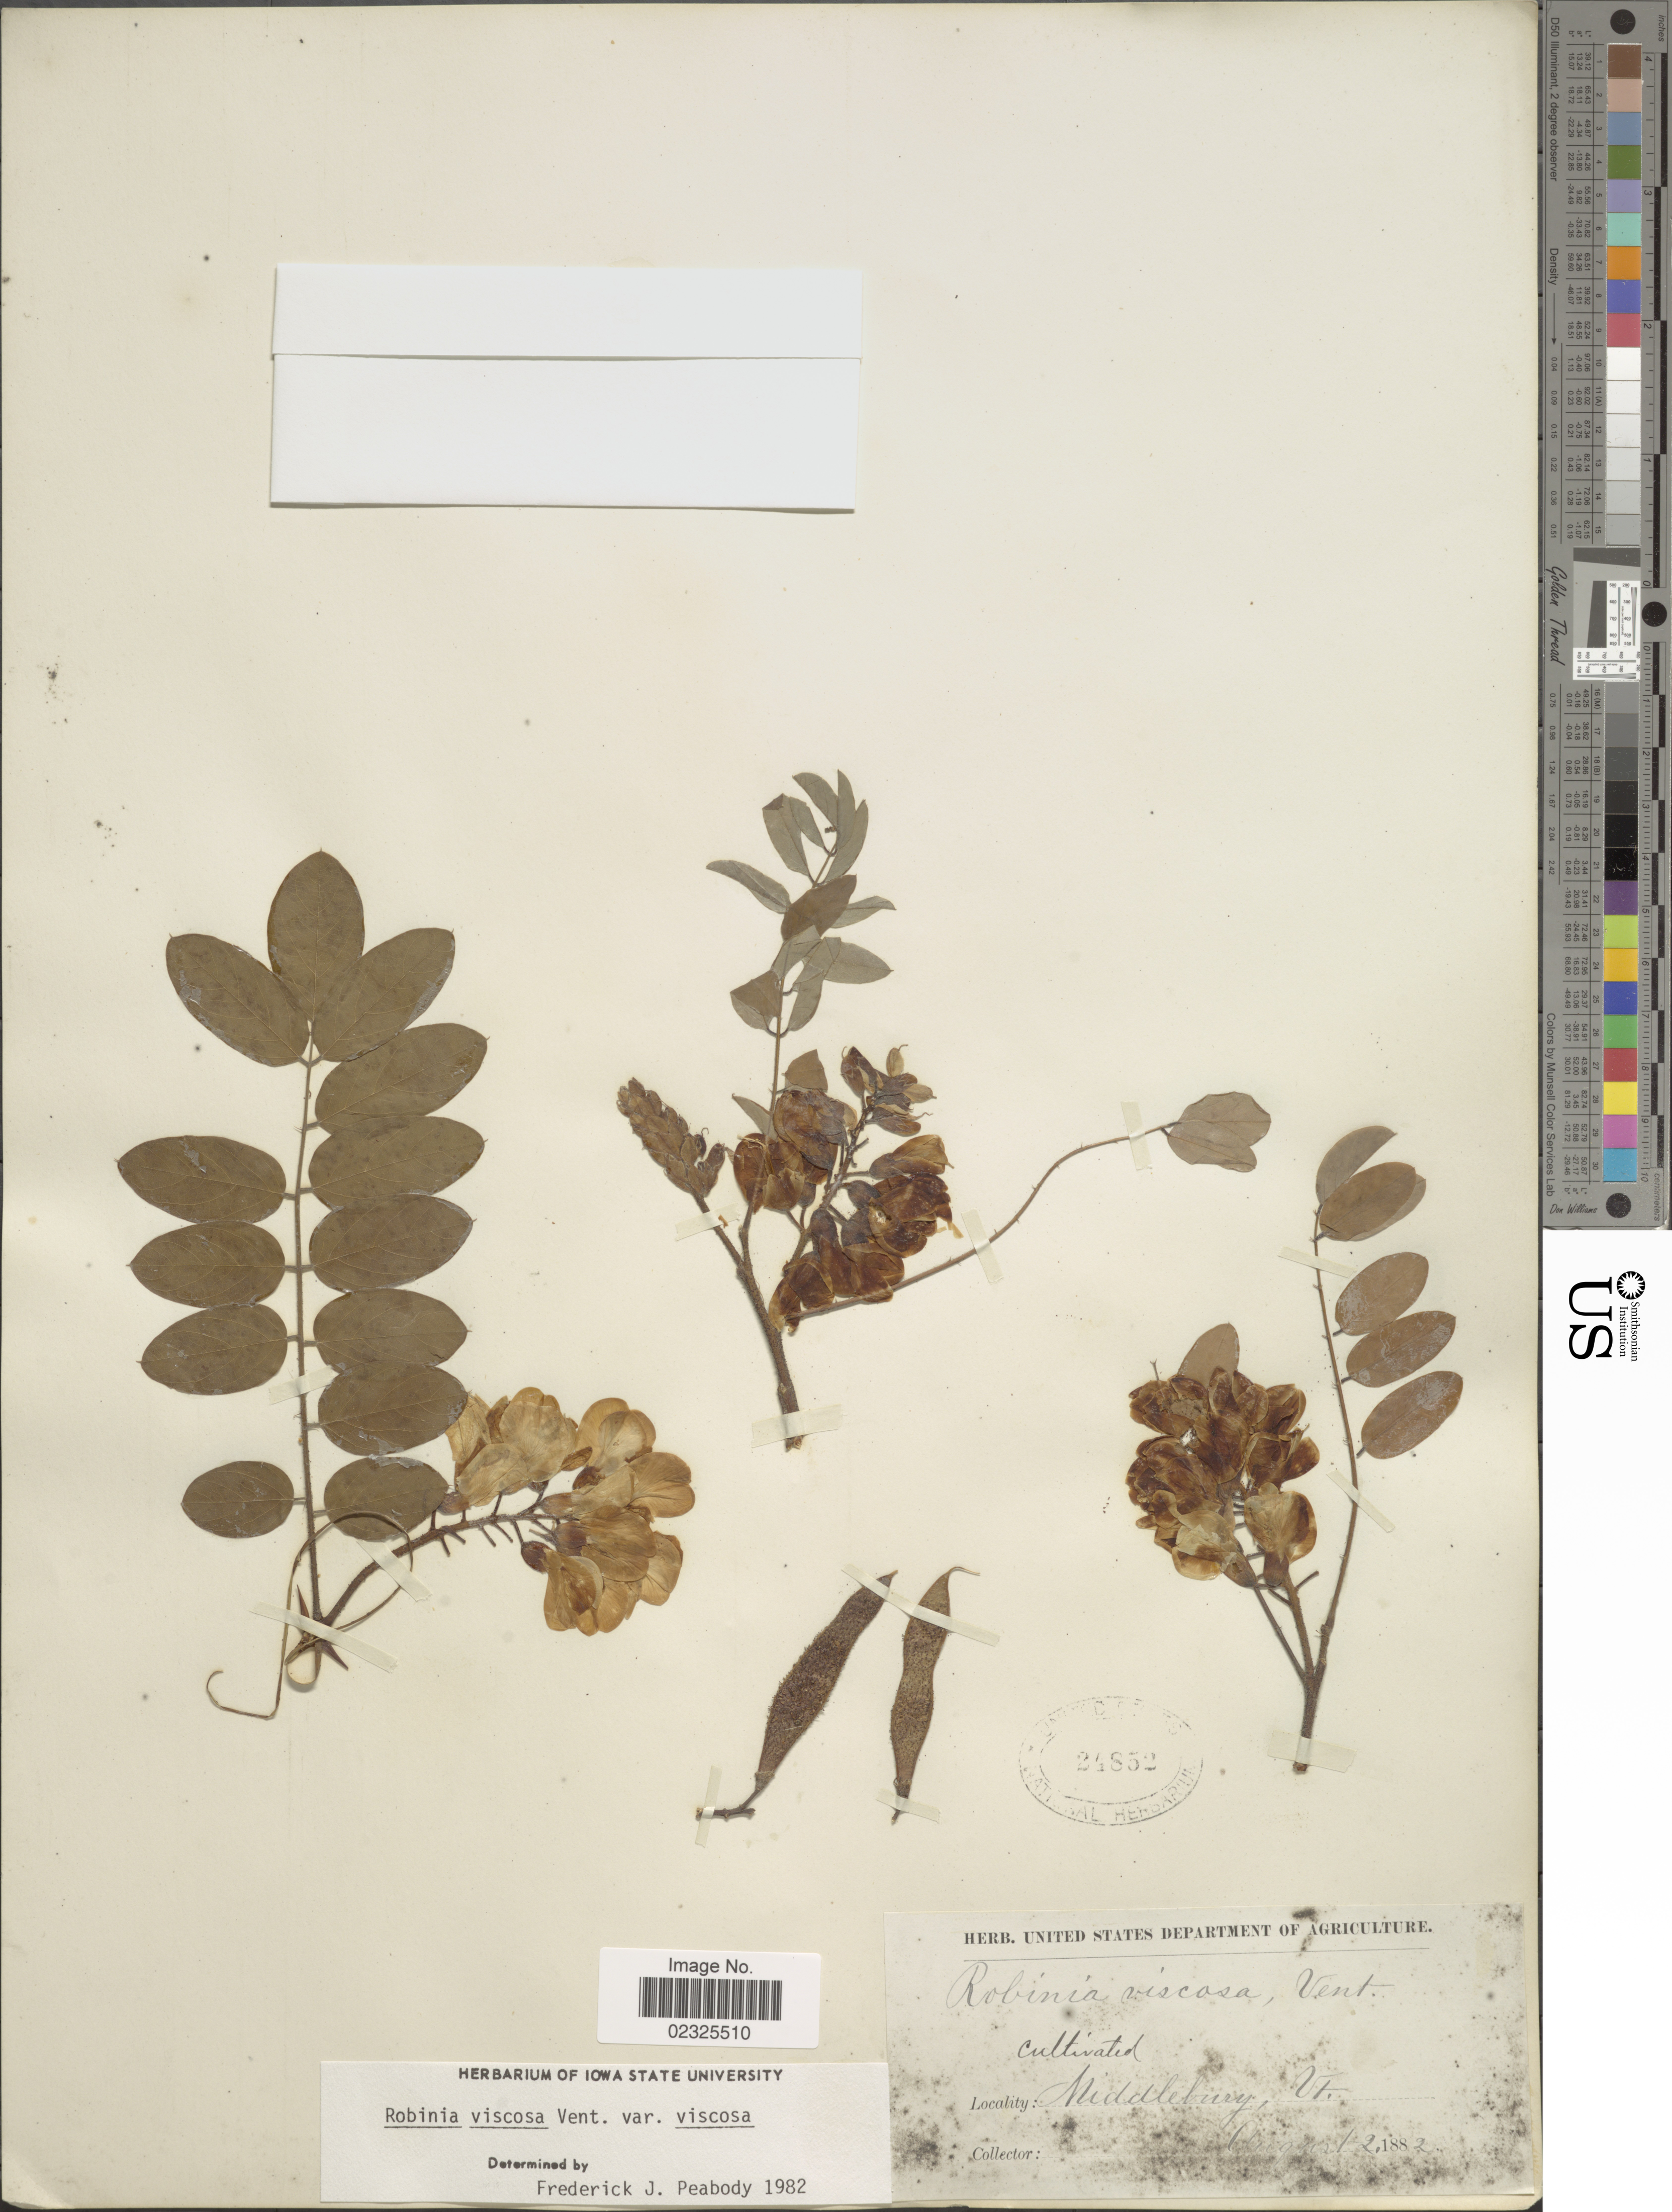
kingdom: Plantae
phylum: Tracheophyta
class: Magnoliopsida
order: Fabales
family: Fabaceae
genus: Robinia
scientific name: Robinia viscosa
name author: Vent.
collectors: U.S. Department of Agriculture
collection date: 1882-08-02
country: United States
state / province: Vermont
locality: Middleburg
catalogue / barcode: US 24852